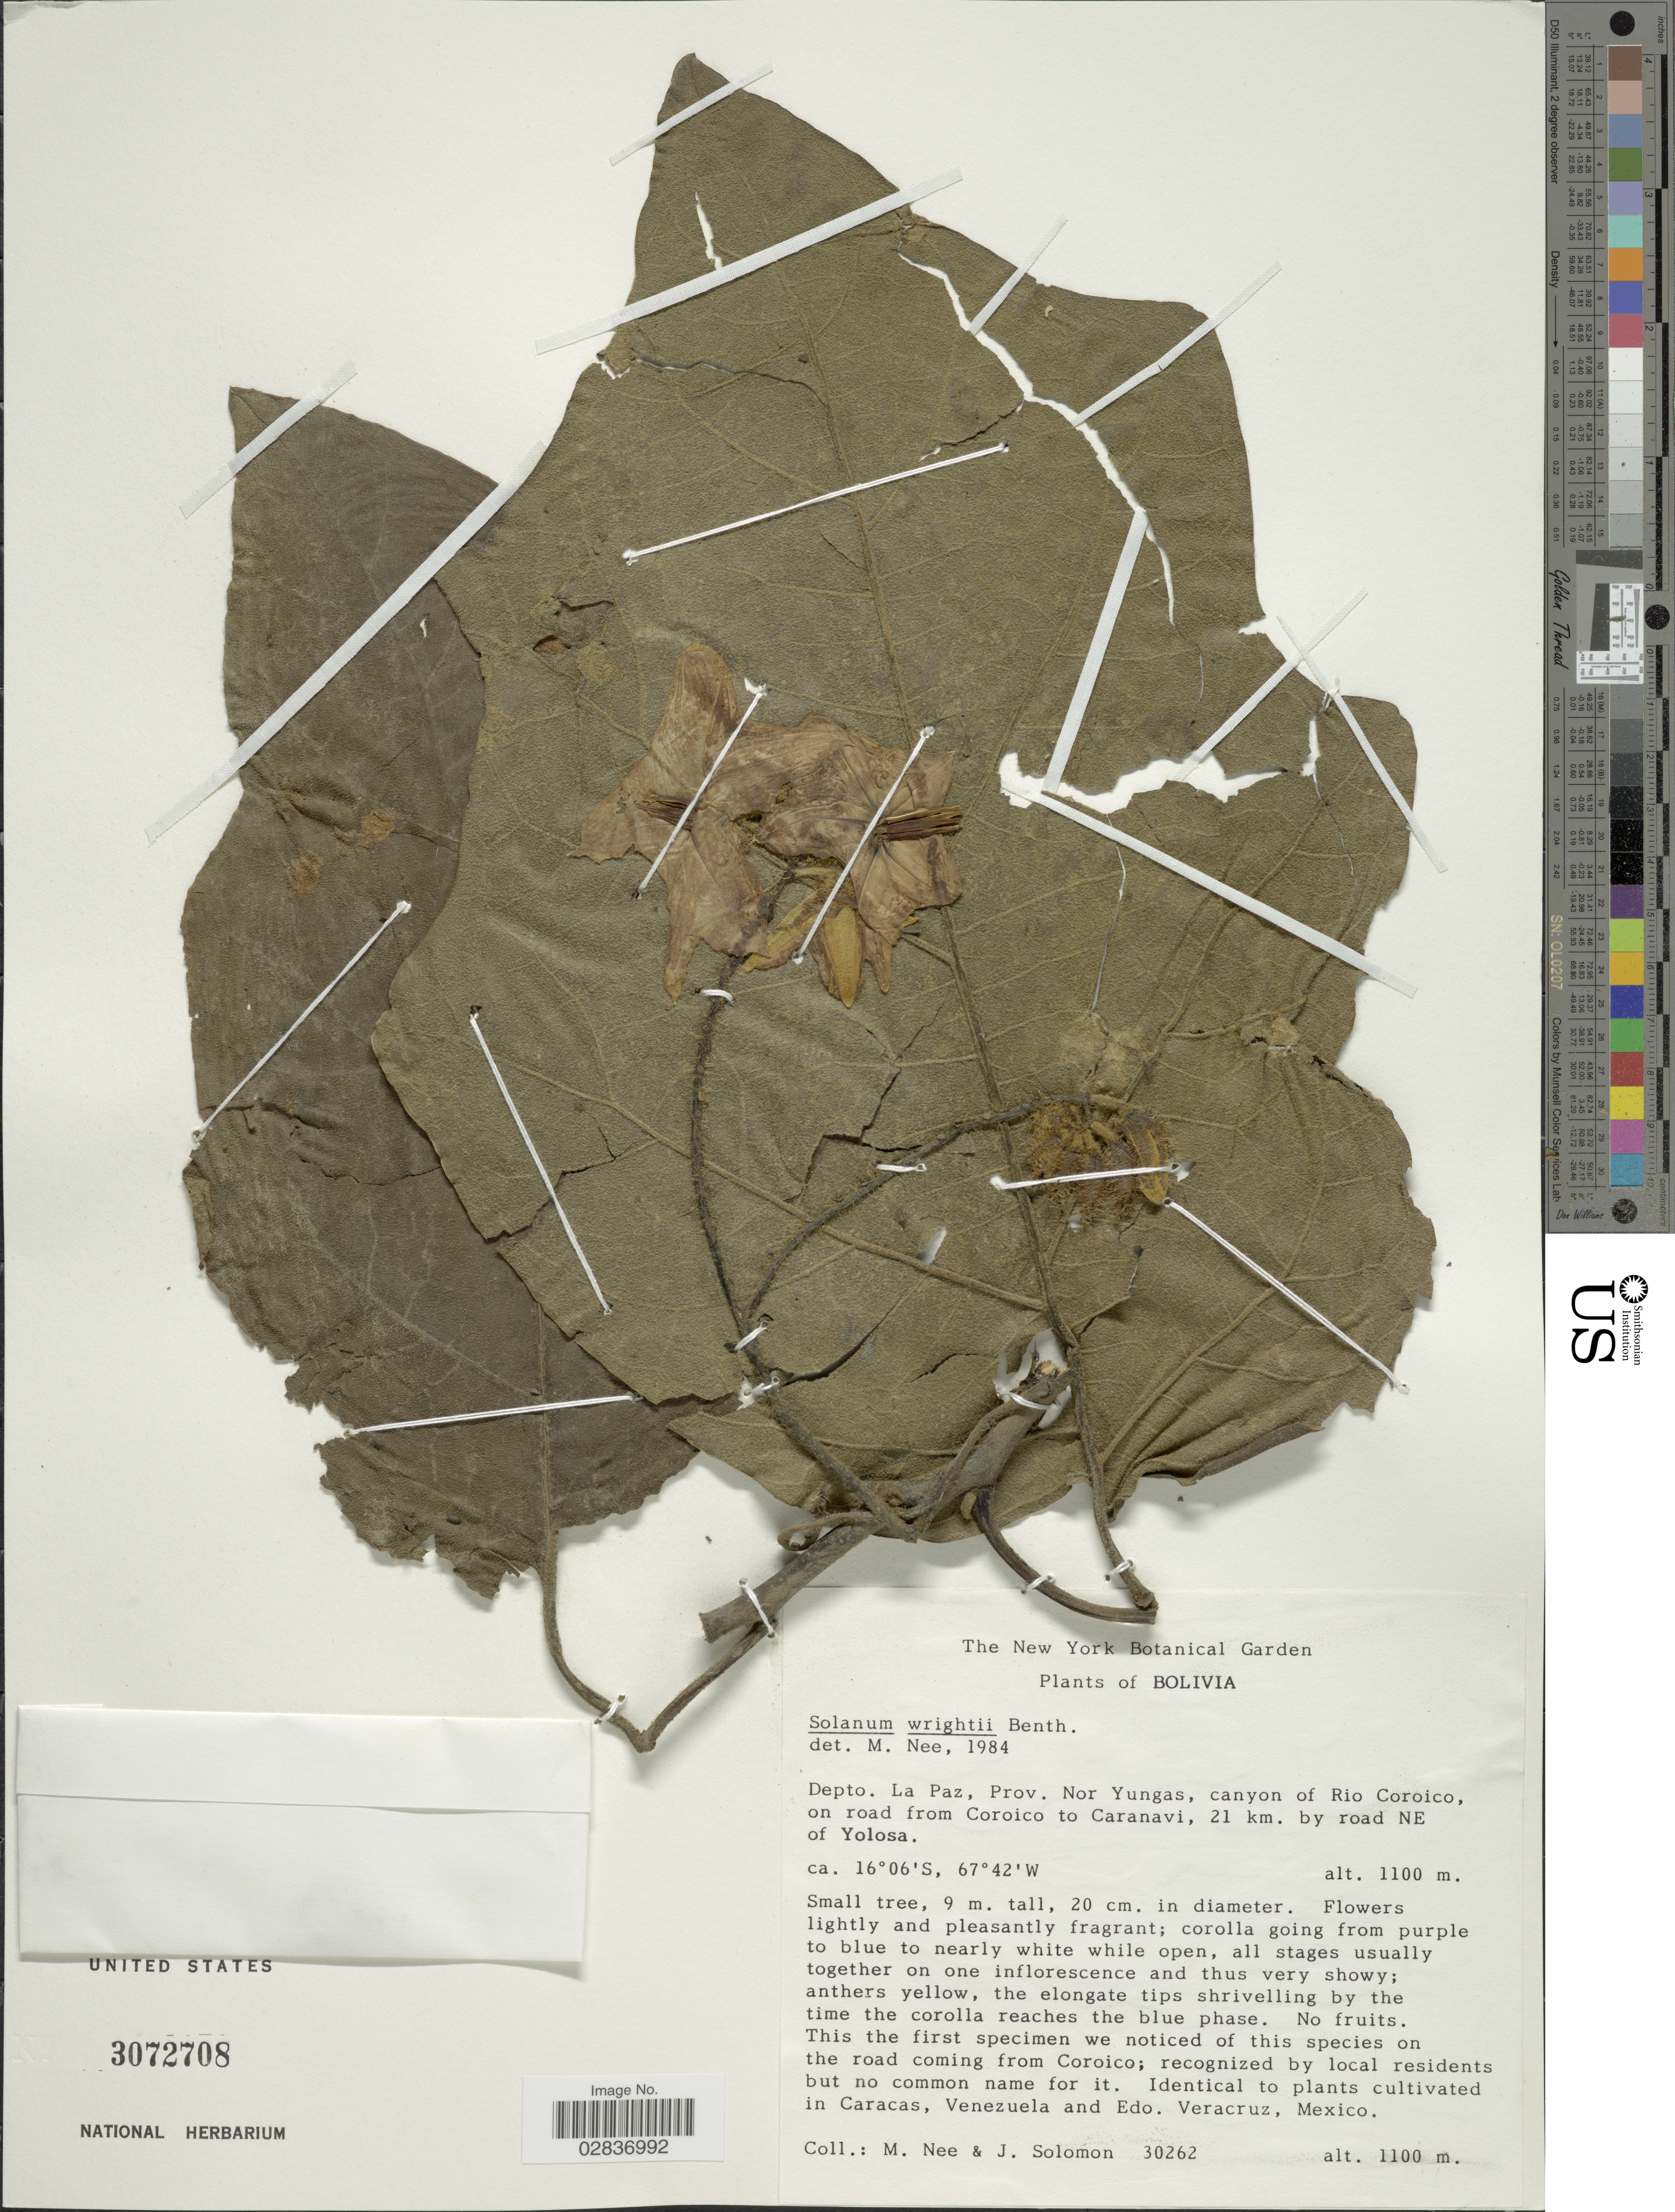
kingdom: Plantae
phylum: Tracheophyta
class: Magnoliopsida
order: Solanales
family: Solanaceae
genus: Solanum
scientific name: Solanum wrightii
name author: Benth.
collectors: M. Nee & J. Solomon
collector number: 30262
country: Bolivia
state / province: La Paz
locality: Depto. La Paz, Prov. Nor Yungas, canyon of Rio Coroico, on road from Coroico to Caranavi, 21 km. by road NE of Yolosa.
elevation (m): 1100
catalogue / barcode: US 3072708